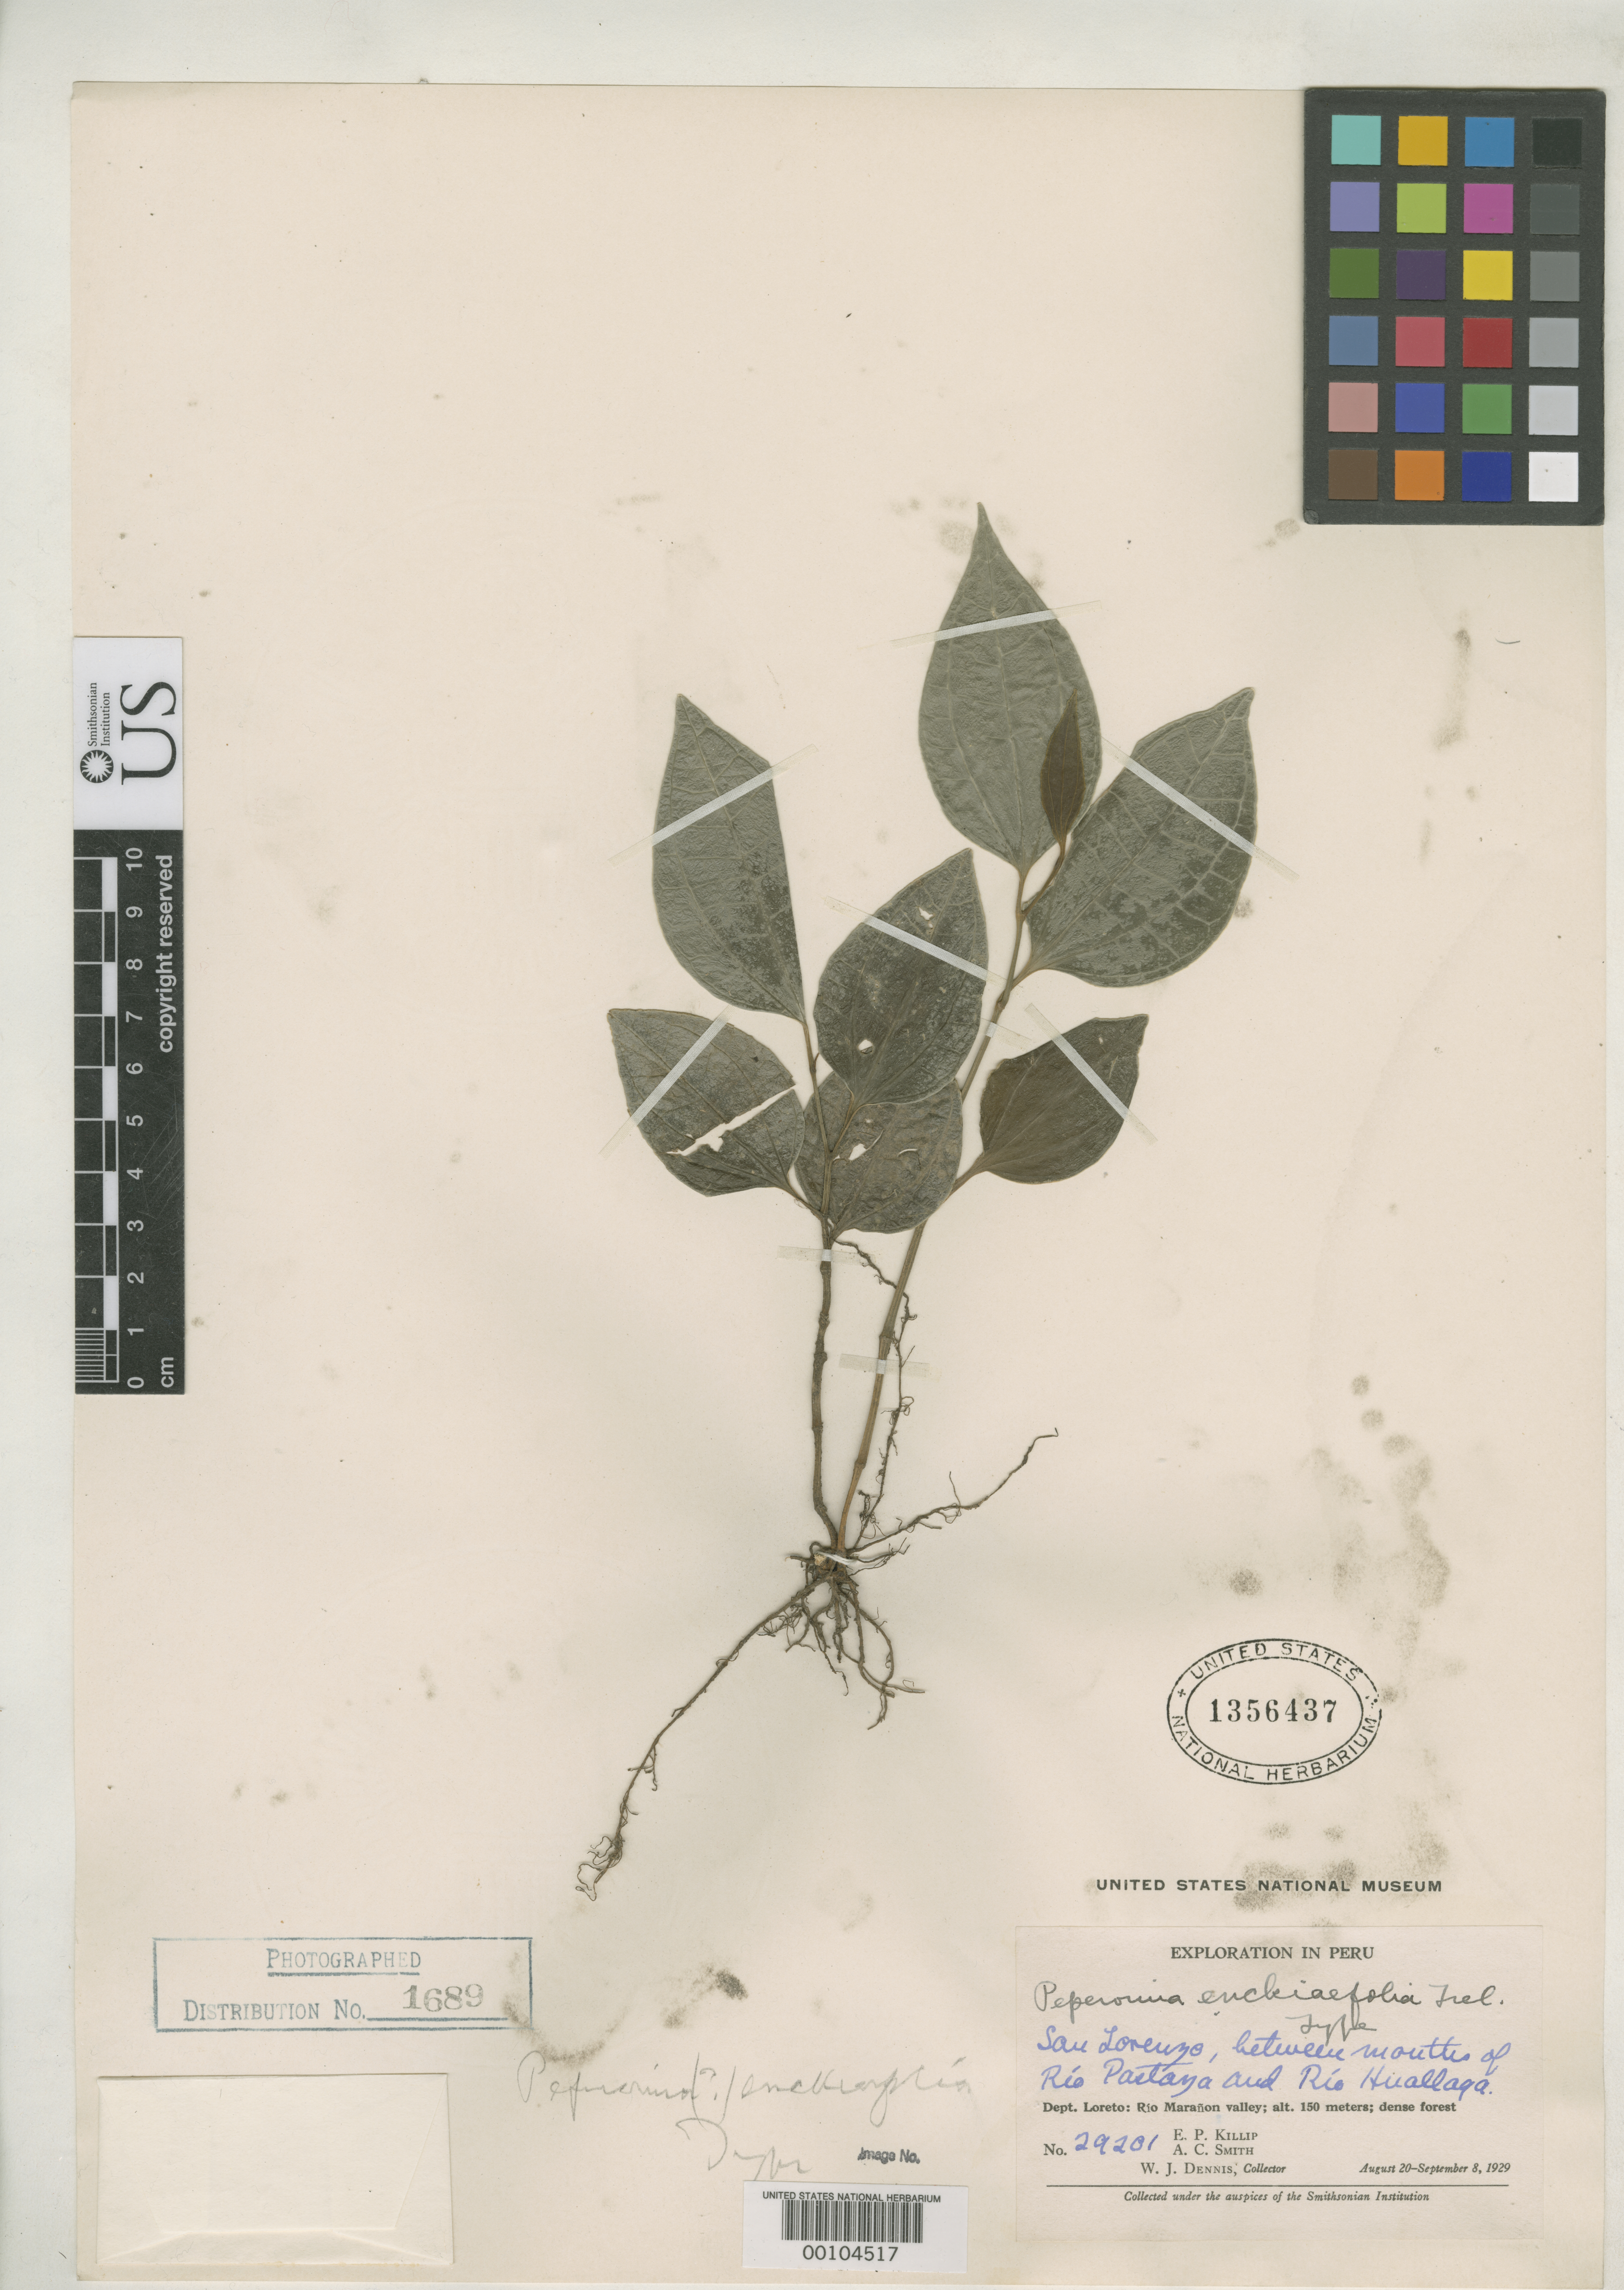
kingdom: Plantae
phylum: Tracheophyta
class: Magnoliopsida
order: Piperales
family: Piperaceae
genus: Peperomia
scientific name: Peperomia enckeaefolia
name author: Trel. in J.F. Macbr.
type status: Holotype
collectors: E. P. Killip & A. C. Smith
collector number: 29201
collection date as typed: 20 Aug 1929 to 08 Sep 1929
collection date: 1929-08-20/1929-09-08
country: Peru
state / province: Loreto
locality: Rio Maranon Valley.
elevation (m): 150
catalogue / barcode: US 1356437